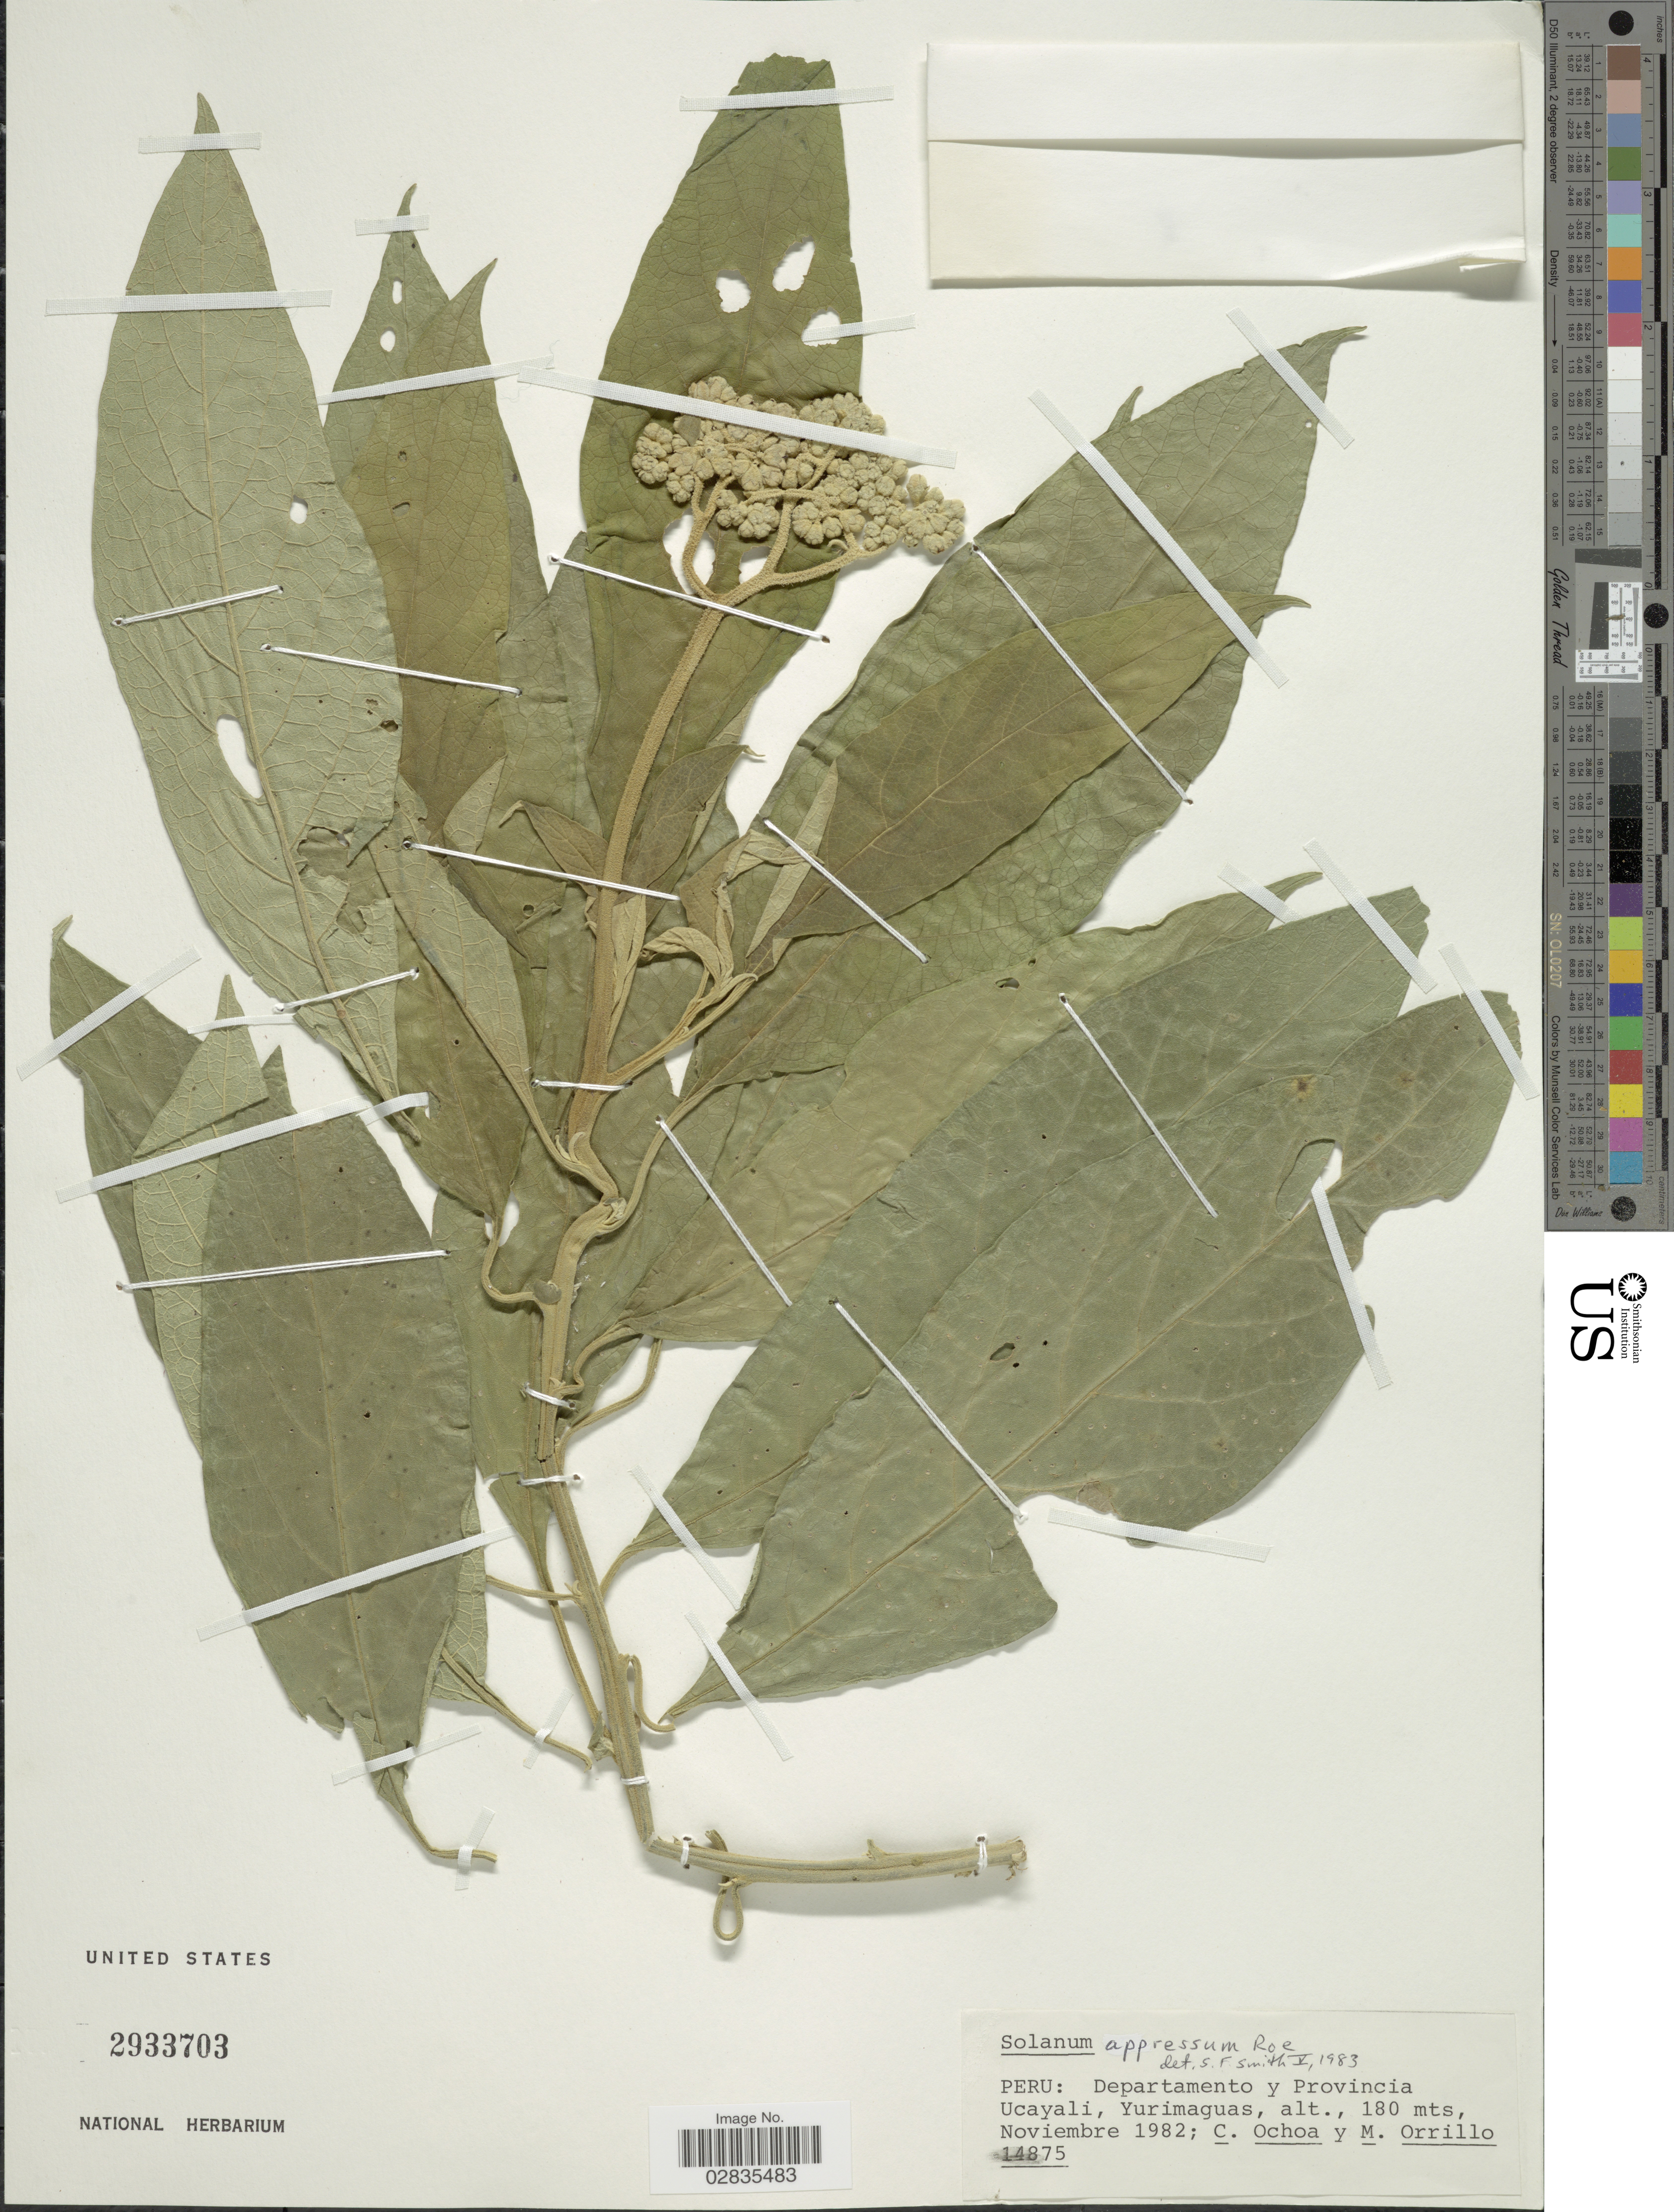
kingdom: Plantae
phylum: Tracheophyta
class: Magnoliopsida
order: Solanales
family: Solanaceae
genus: Solanum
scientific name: Solanum appressum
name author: K.E. Roe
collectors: C. Ochoa & M. Orrillo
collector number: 14875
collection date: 1982-11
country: Peru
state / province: Ucayali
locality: Departamento y Provincia Ucayali, Yurimaguas.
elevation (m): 180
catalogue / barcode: US 2933703